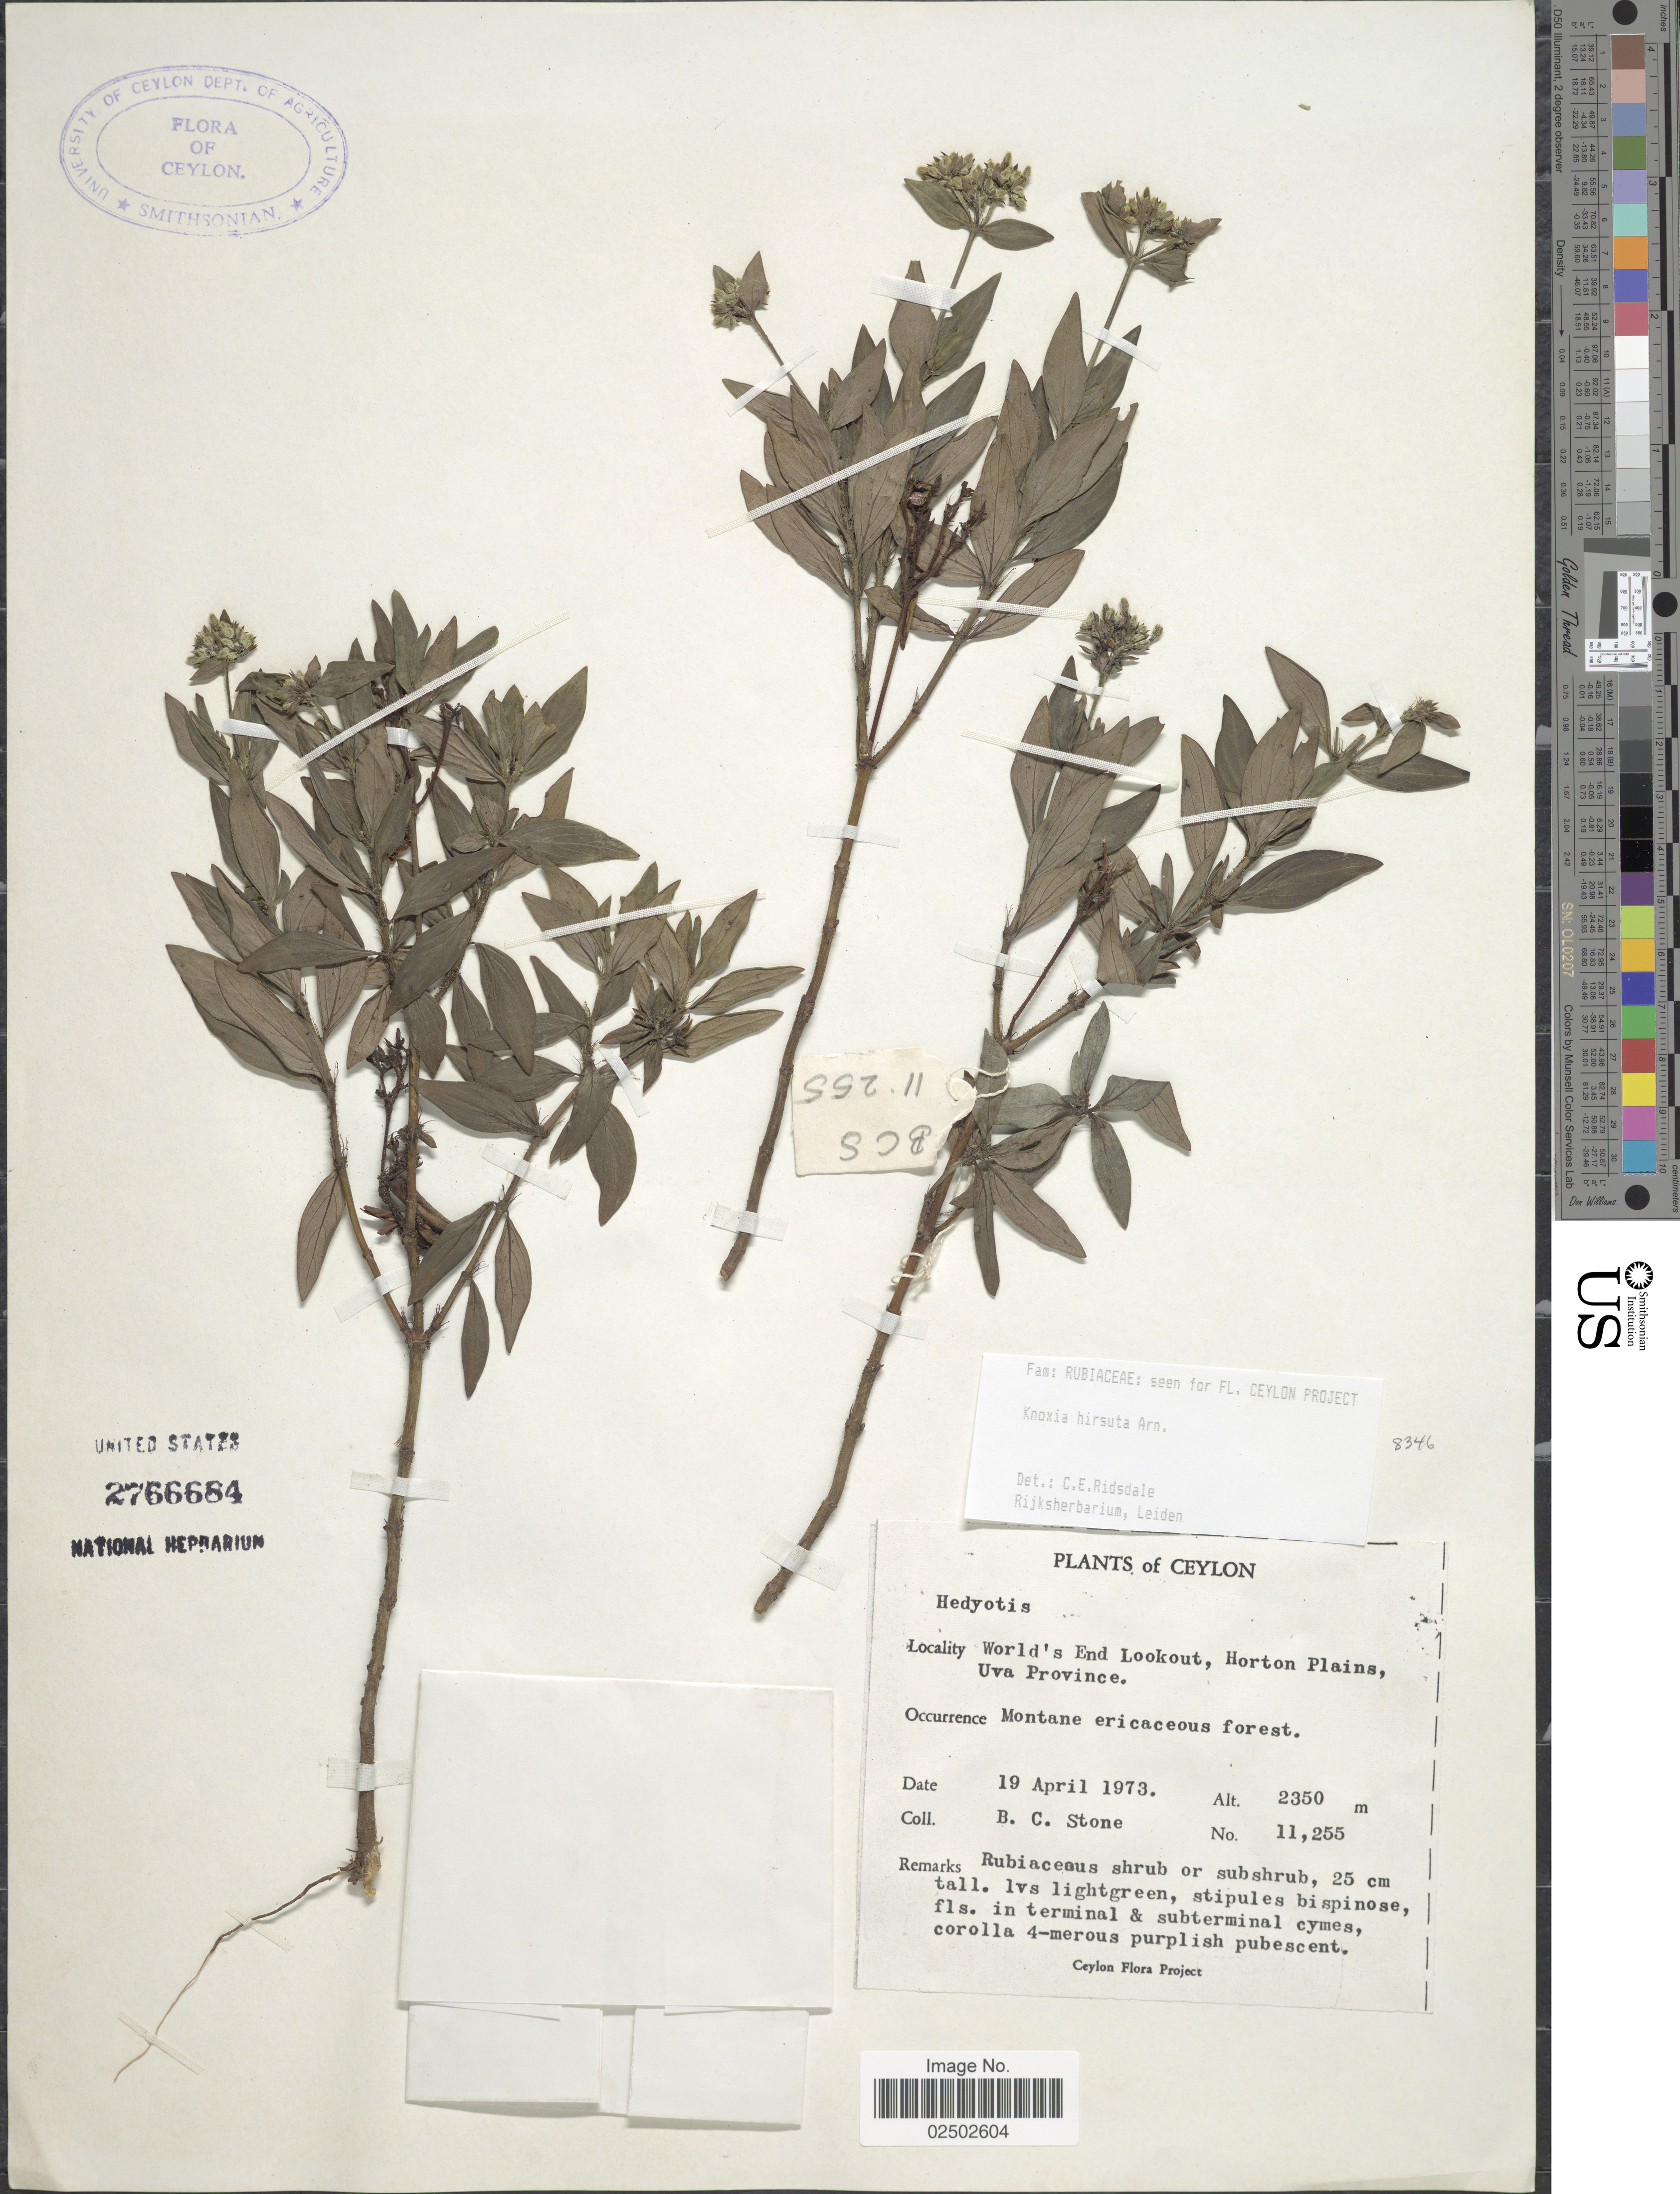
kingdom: Plantae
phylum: Tracheophyta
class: Magnoliopsida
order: Gentianales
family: Rubiaceae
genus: Knoxia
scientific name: Knoxia hirsuta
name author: Arn.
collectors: B. C. Stone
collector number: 11255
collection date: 1973-04-19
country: Sri Lanka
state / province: Uva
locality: Ceylon. World's End Lookout, Horton Plains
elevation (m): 2350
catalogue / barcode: US 2766684